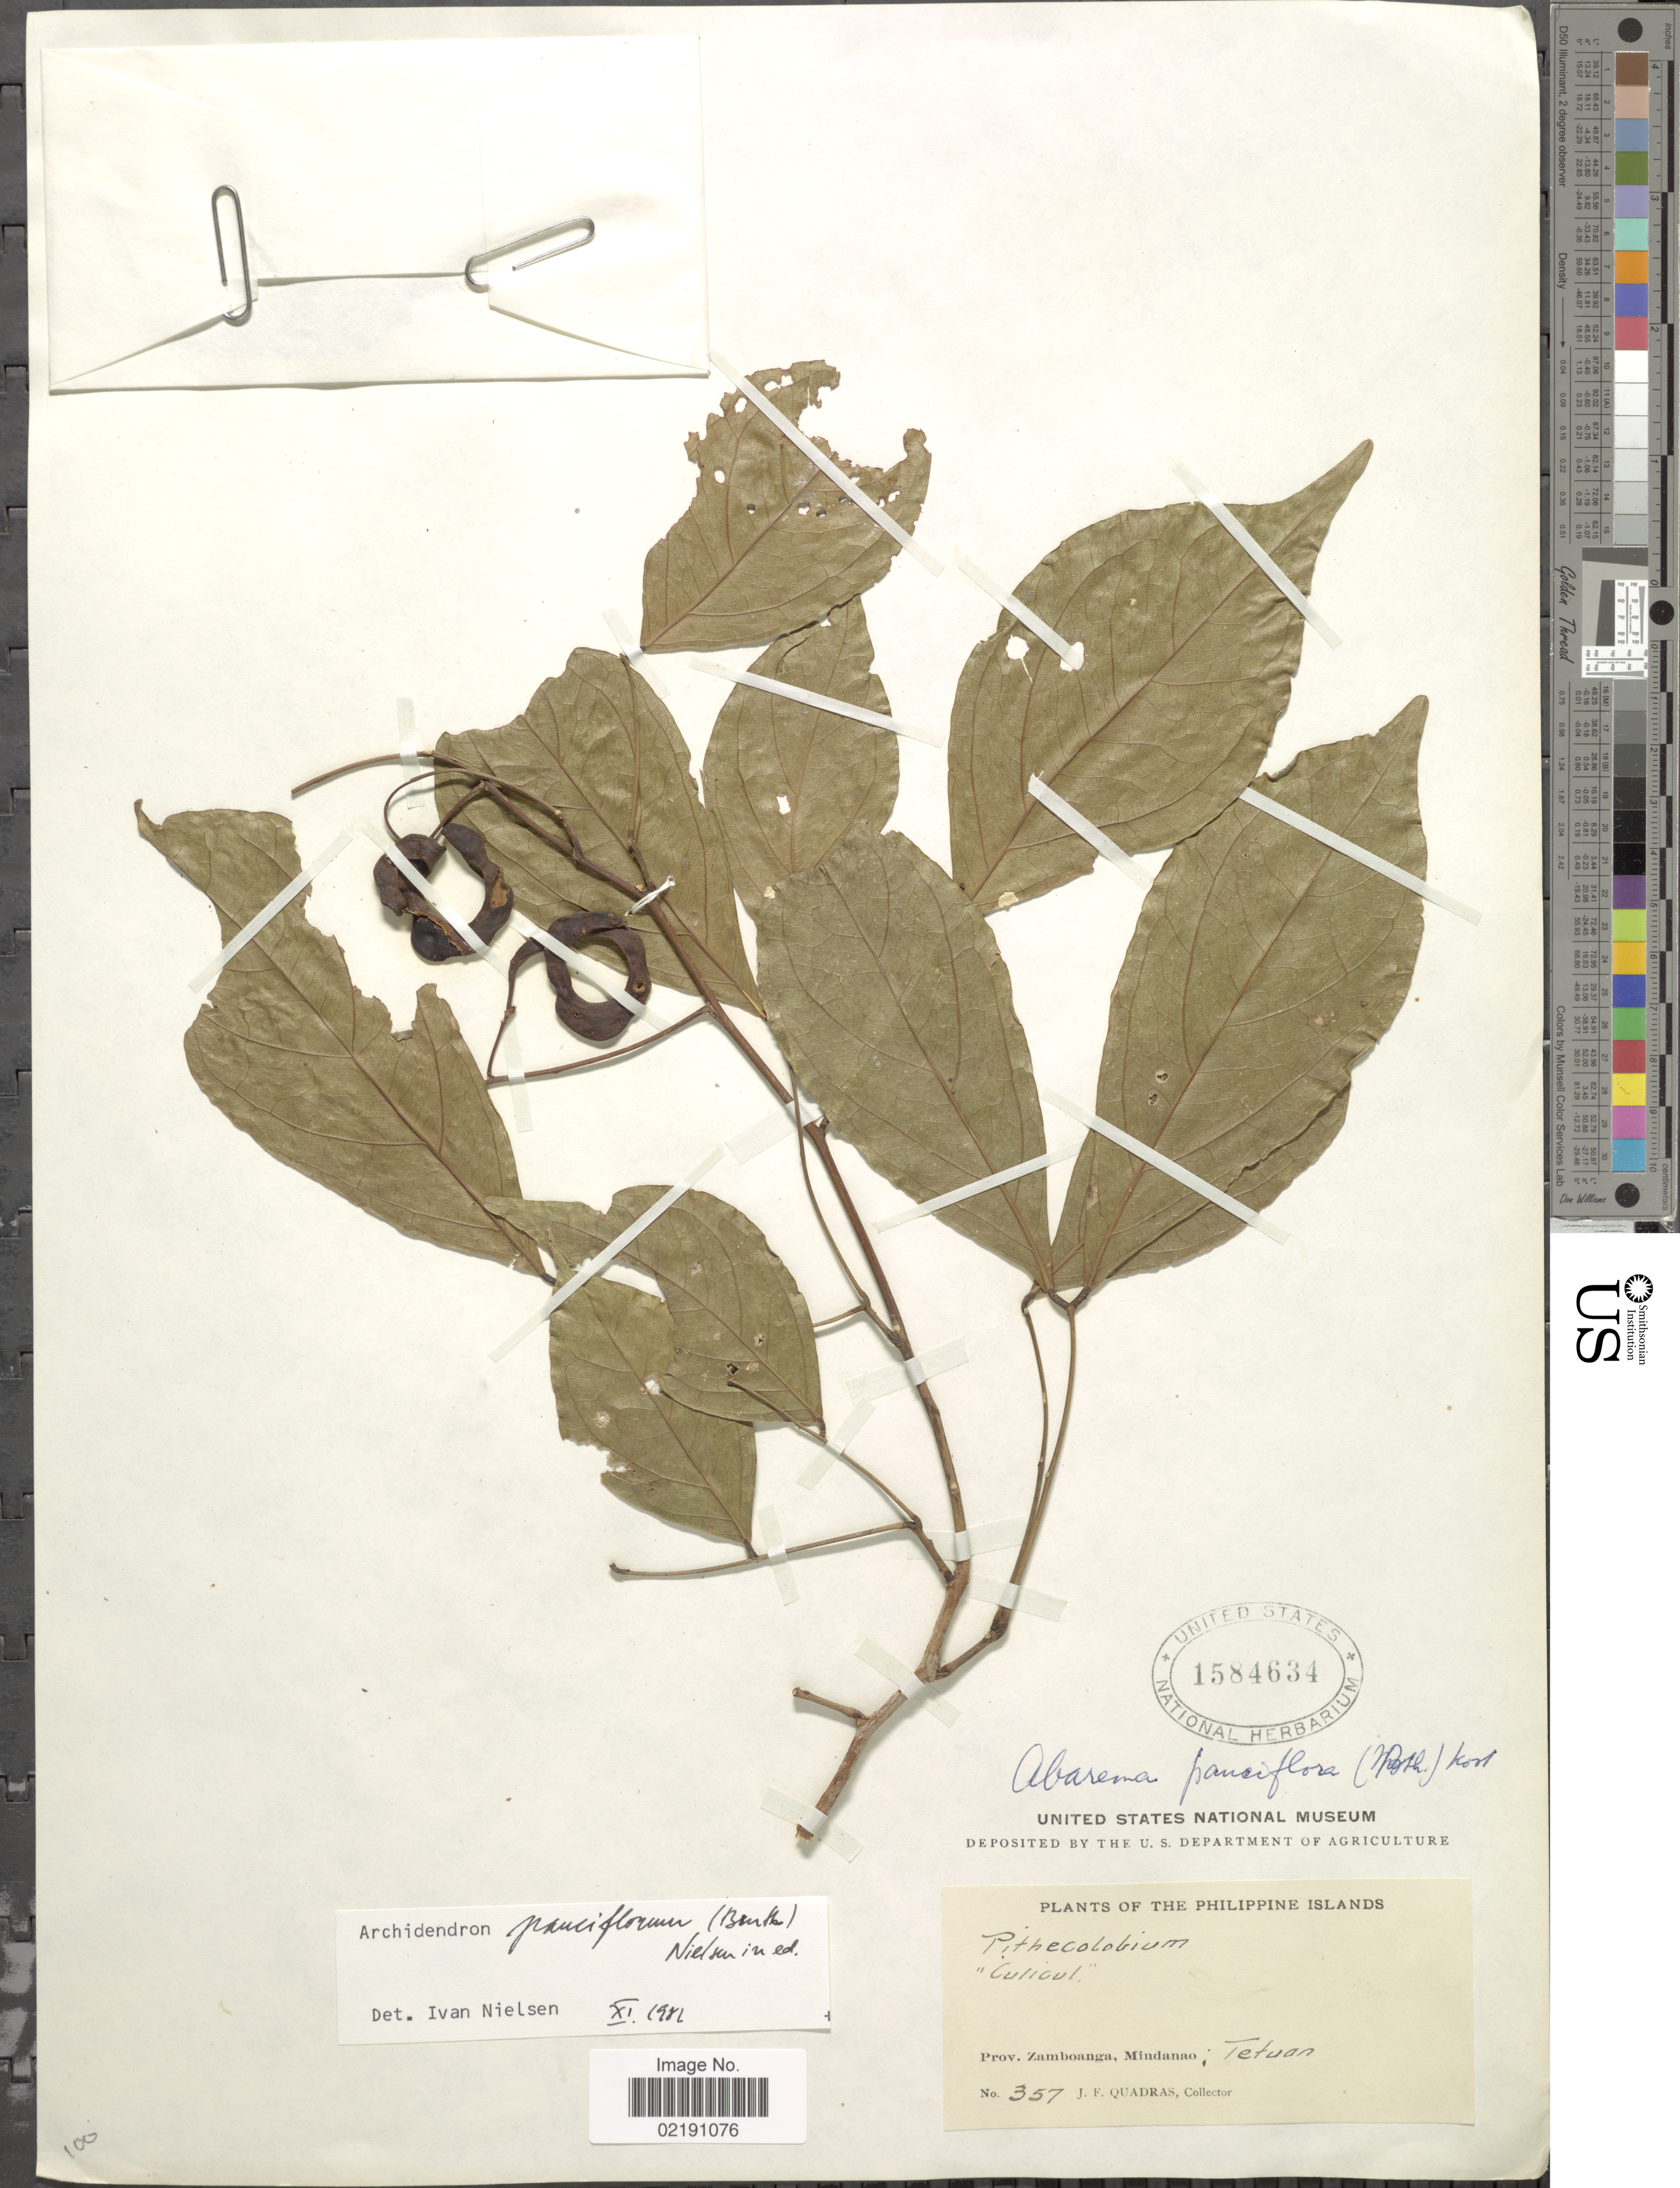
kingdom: Plantae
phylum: Tracheophyta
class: Magnoliopsida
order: Fabales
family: Fabaceae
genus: Archidendron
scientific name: Archidendron pauciflorum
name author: (Benth.) I.C. Nielsen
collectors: J. Quadras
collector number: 357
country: Philippines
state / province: Zamboanga Peninsula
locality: Philippine Islands. Prov. Zamboanga, Mindanao; Tetuan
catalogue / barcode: US 1584634